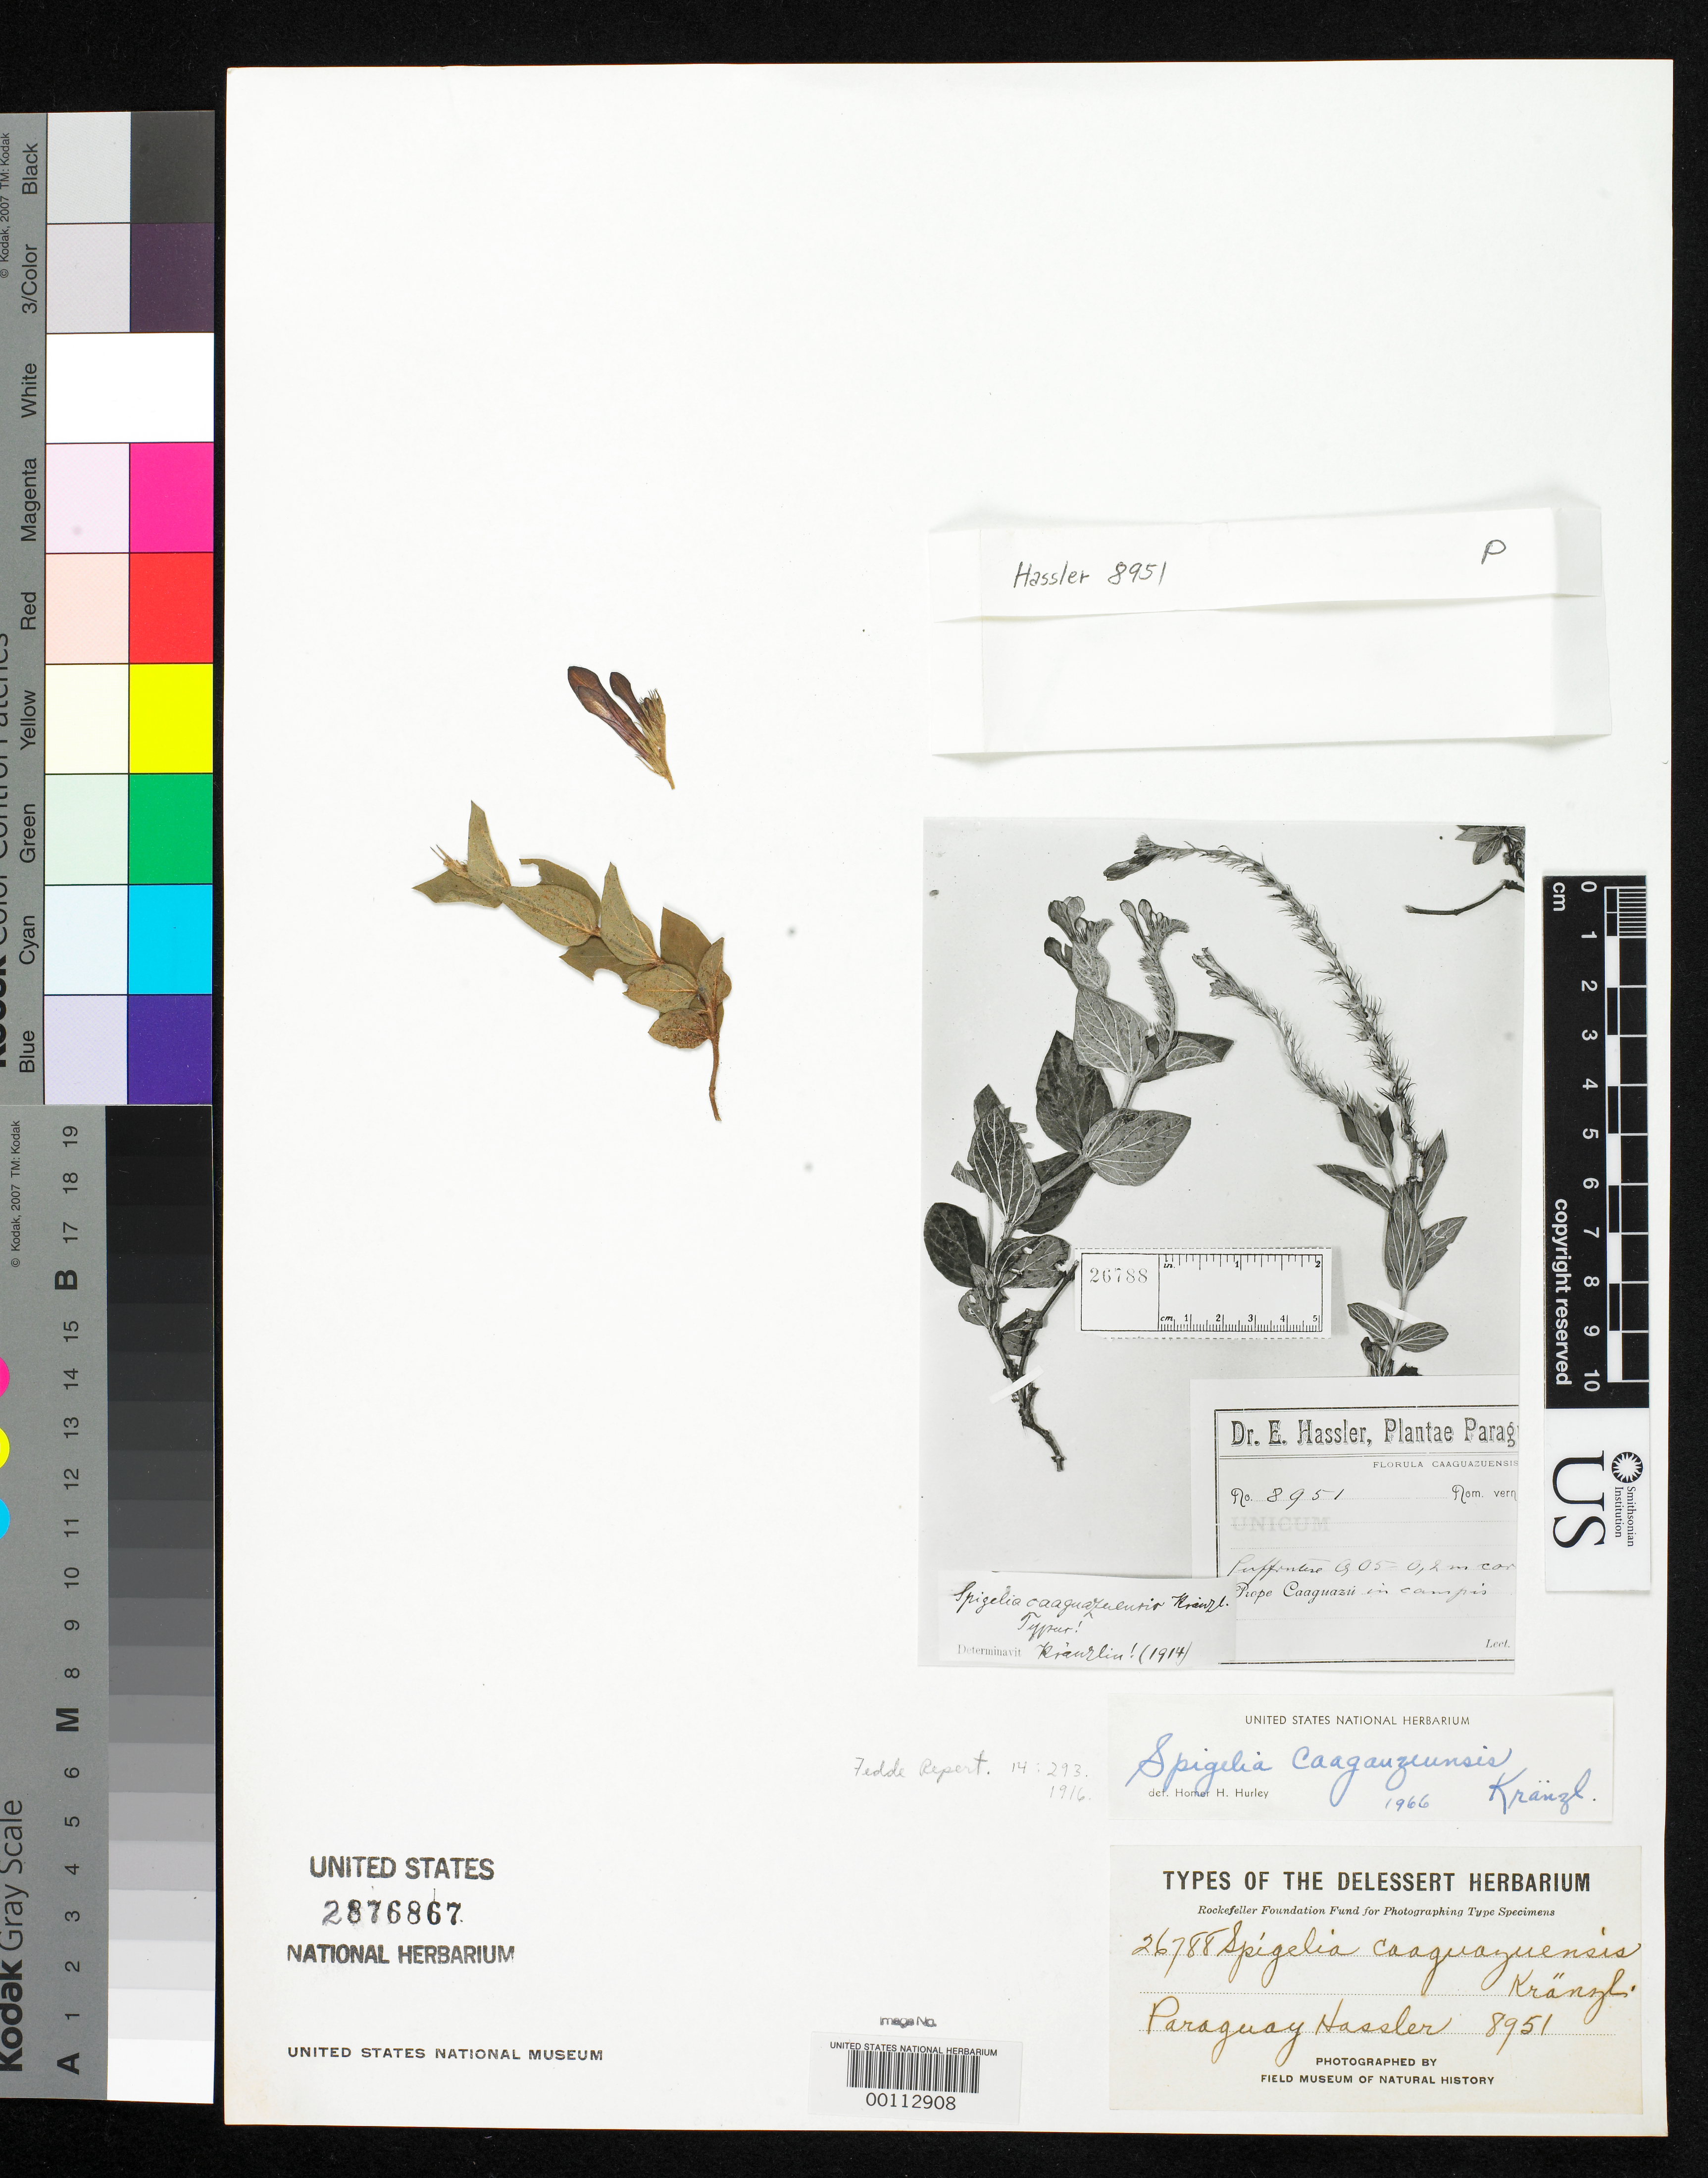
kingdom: Plantae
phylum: Tracheophyta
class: Magnoliopsida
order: Gentianales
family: Loganiaceae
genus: Spigelia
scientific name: Spigelia caaguazuensis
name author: Kraenzl.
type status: Isosyntype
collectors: E. Hassler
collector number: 8951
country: Paraguay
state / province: Caaguazú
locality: Near Caaguazu.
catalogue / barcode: US 2876867